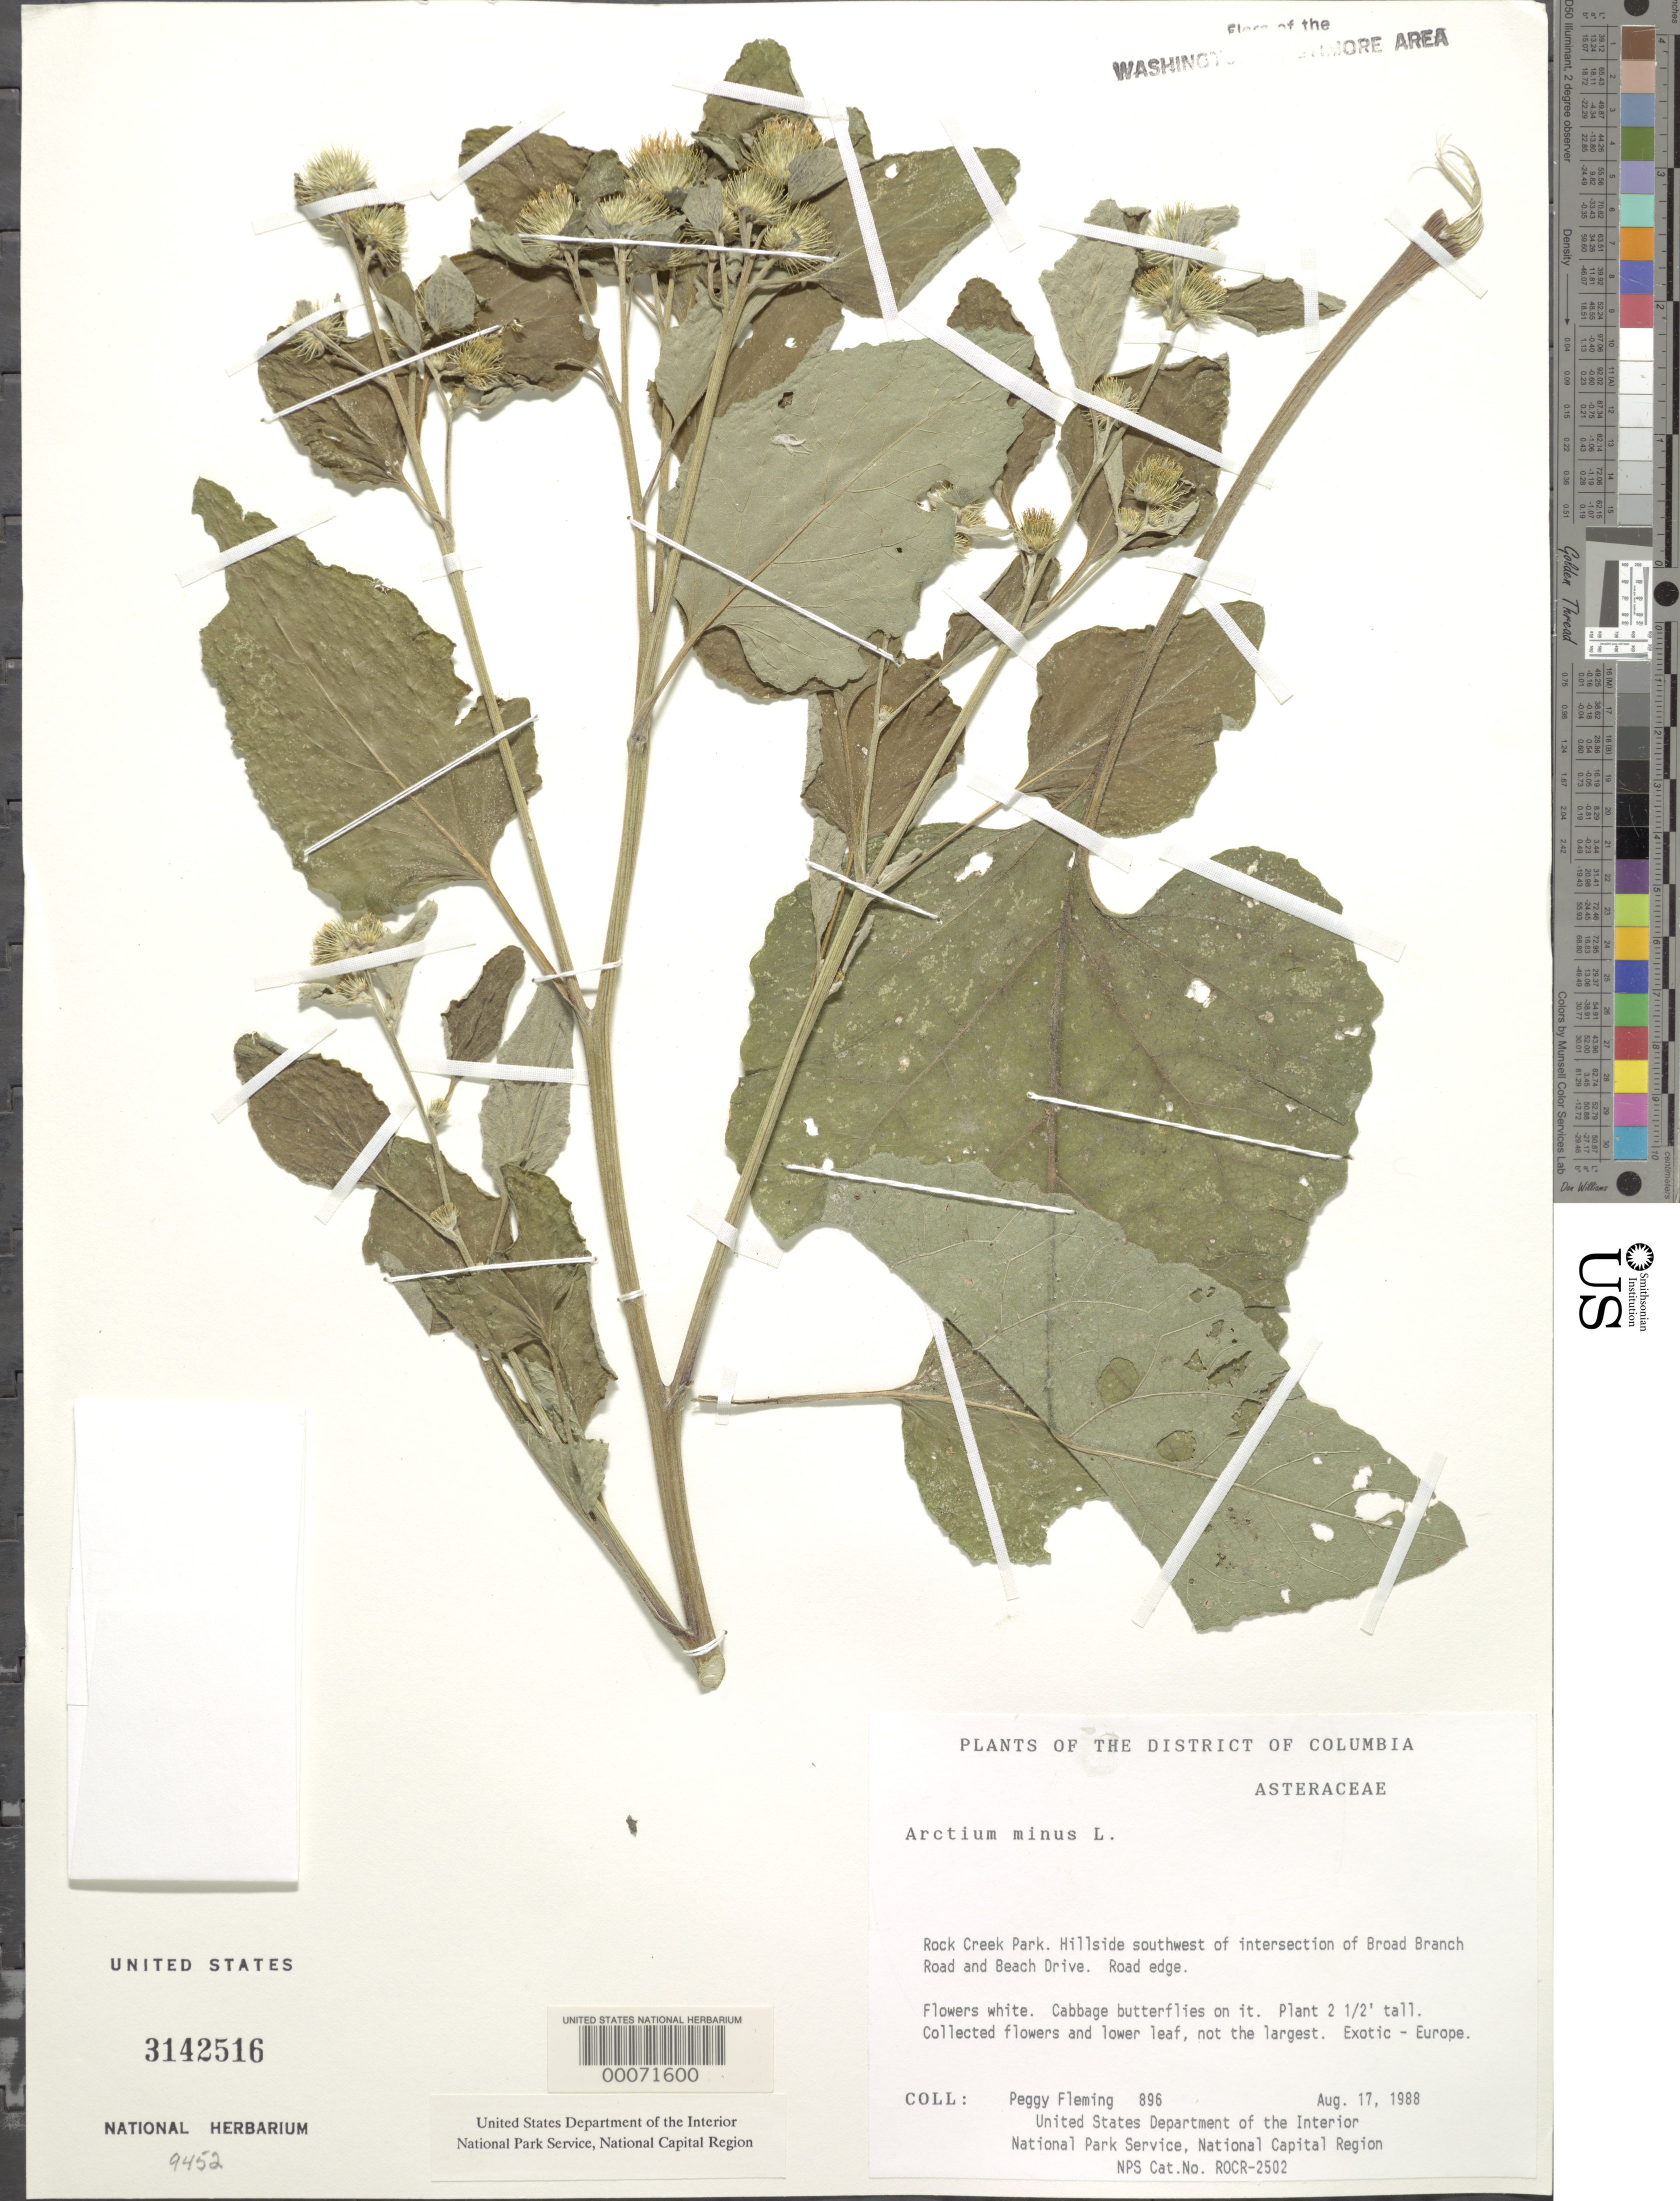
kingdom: Plantae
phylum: Tracheophyta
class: Magnoliopsida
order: Asterales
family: Asteraceae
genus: Arctium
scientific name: Arctium minus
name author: (Hill) Bernh.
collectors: P. Fleming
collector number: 896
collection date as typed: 17 Aug 1988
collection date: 1988-08-17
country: United States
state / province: District of Columbia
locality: Rock Creek Park, SW of Broad Branch Road and Beach Drive Rock Creek Park & vicinity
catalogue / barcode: US 3142516